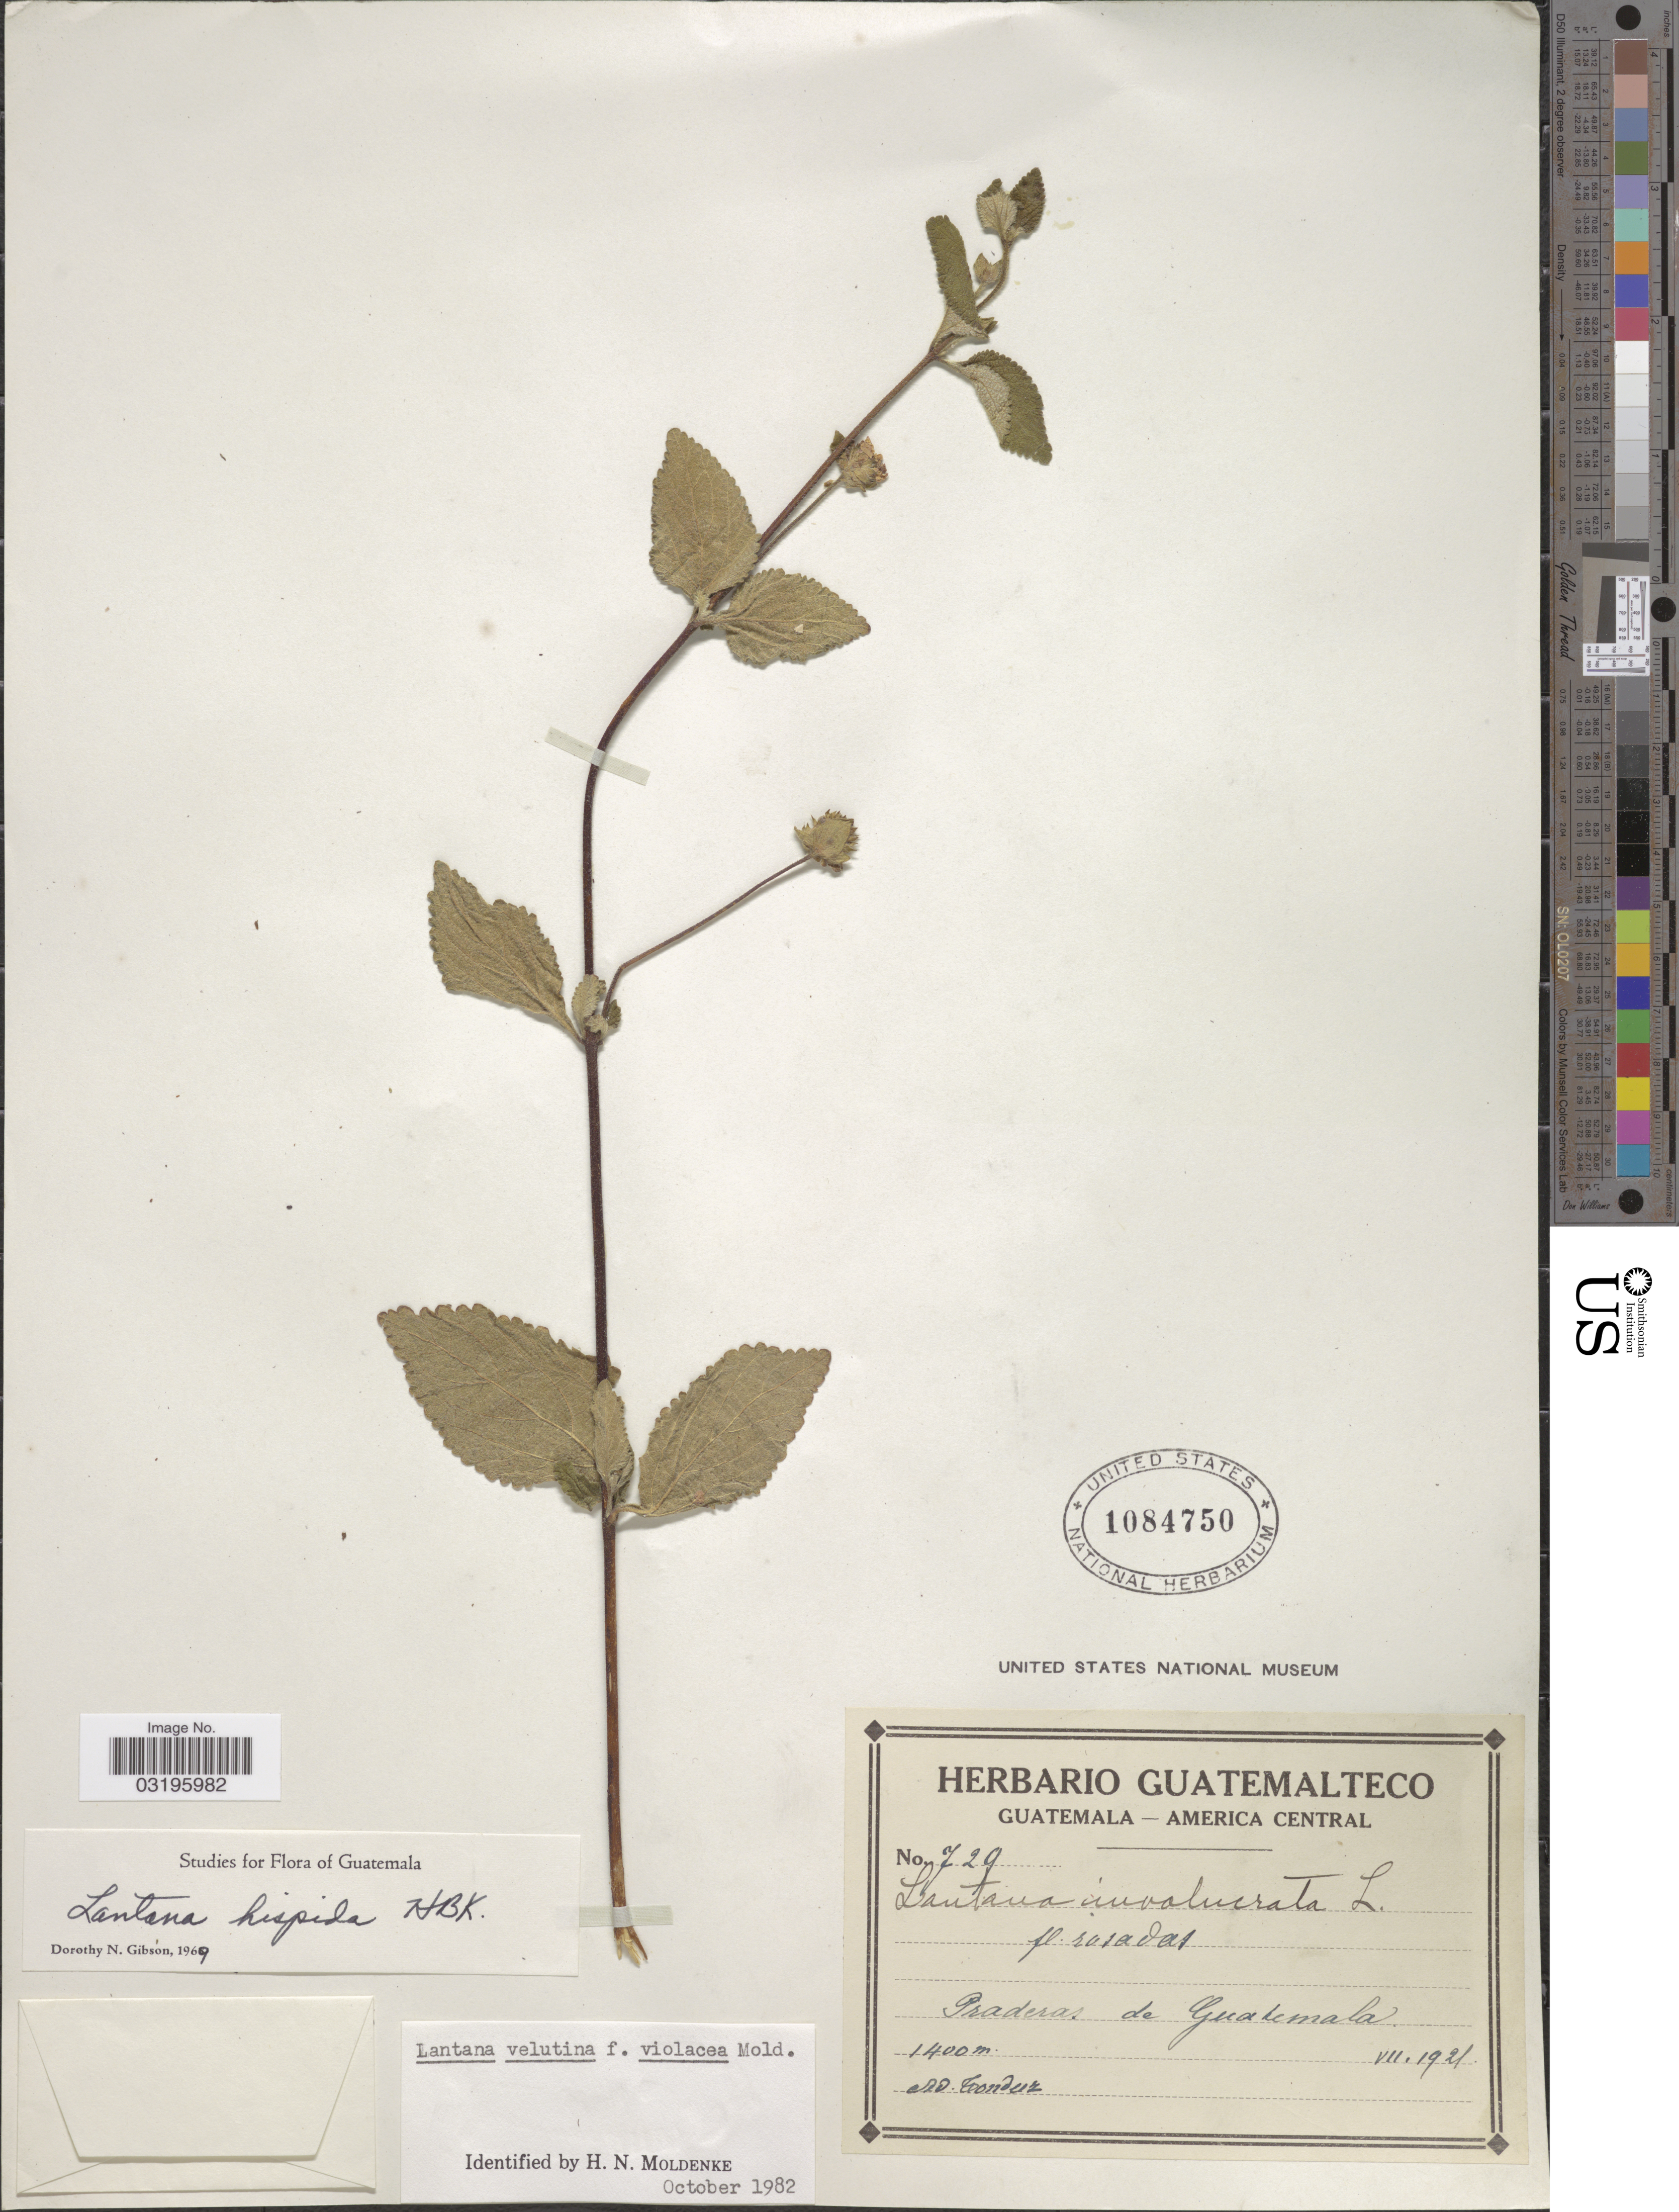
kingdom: Plantae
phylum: Tracheophyta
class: Magnoliopsida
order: Lamiales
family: Verbenaceae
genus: Lantana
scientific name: Lantana velutina f. violacea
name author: Moldenke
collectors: A. Tonduz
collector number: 729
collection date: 1921-07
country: Guatemala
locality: Praderas de Guatemala.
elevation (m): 1400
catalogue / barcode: US 1084750